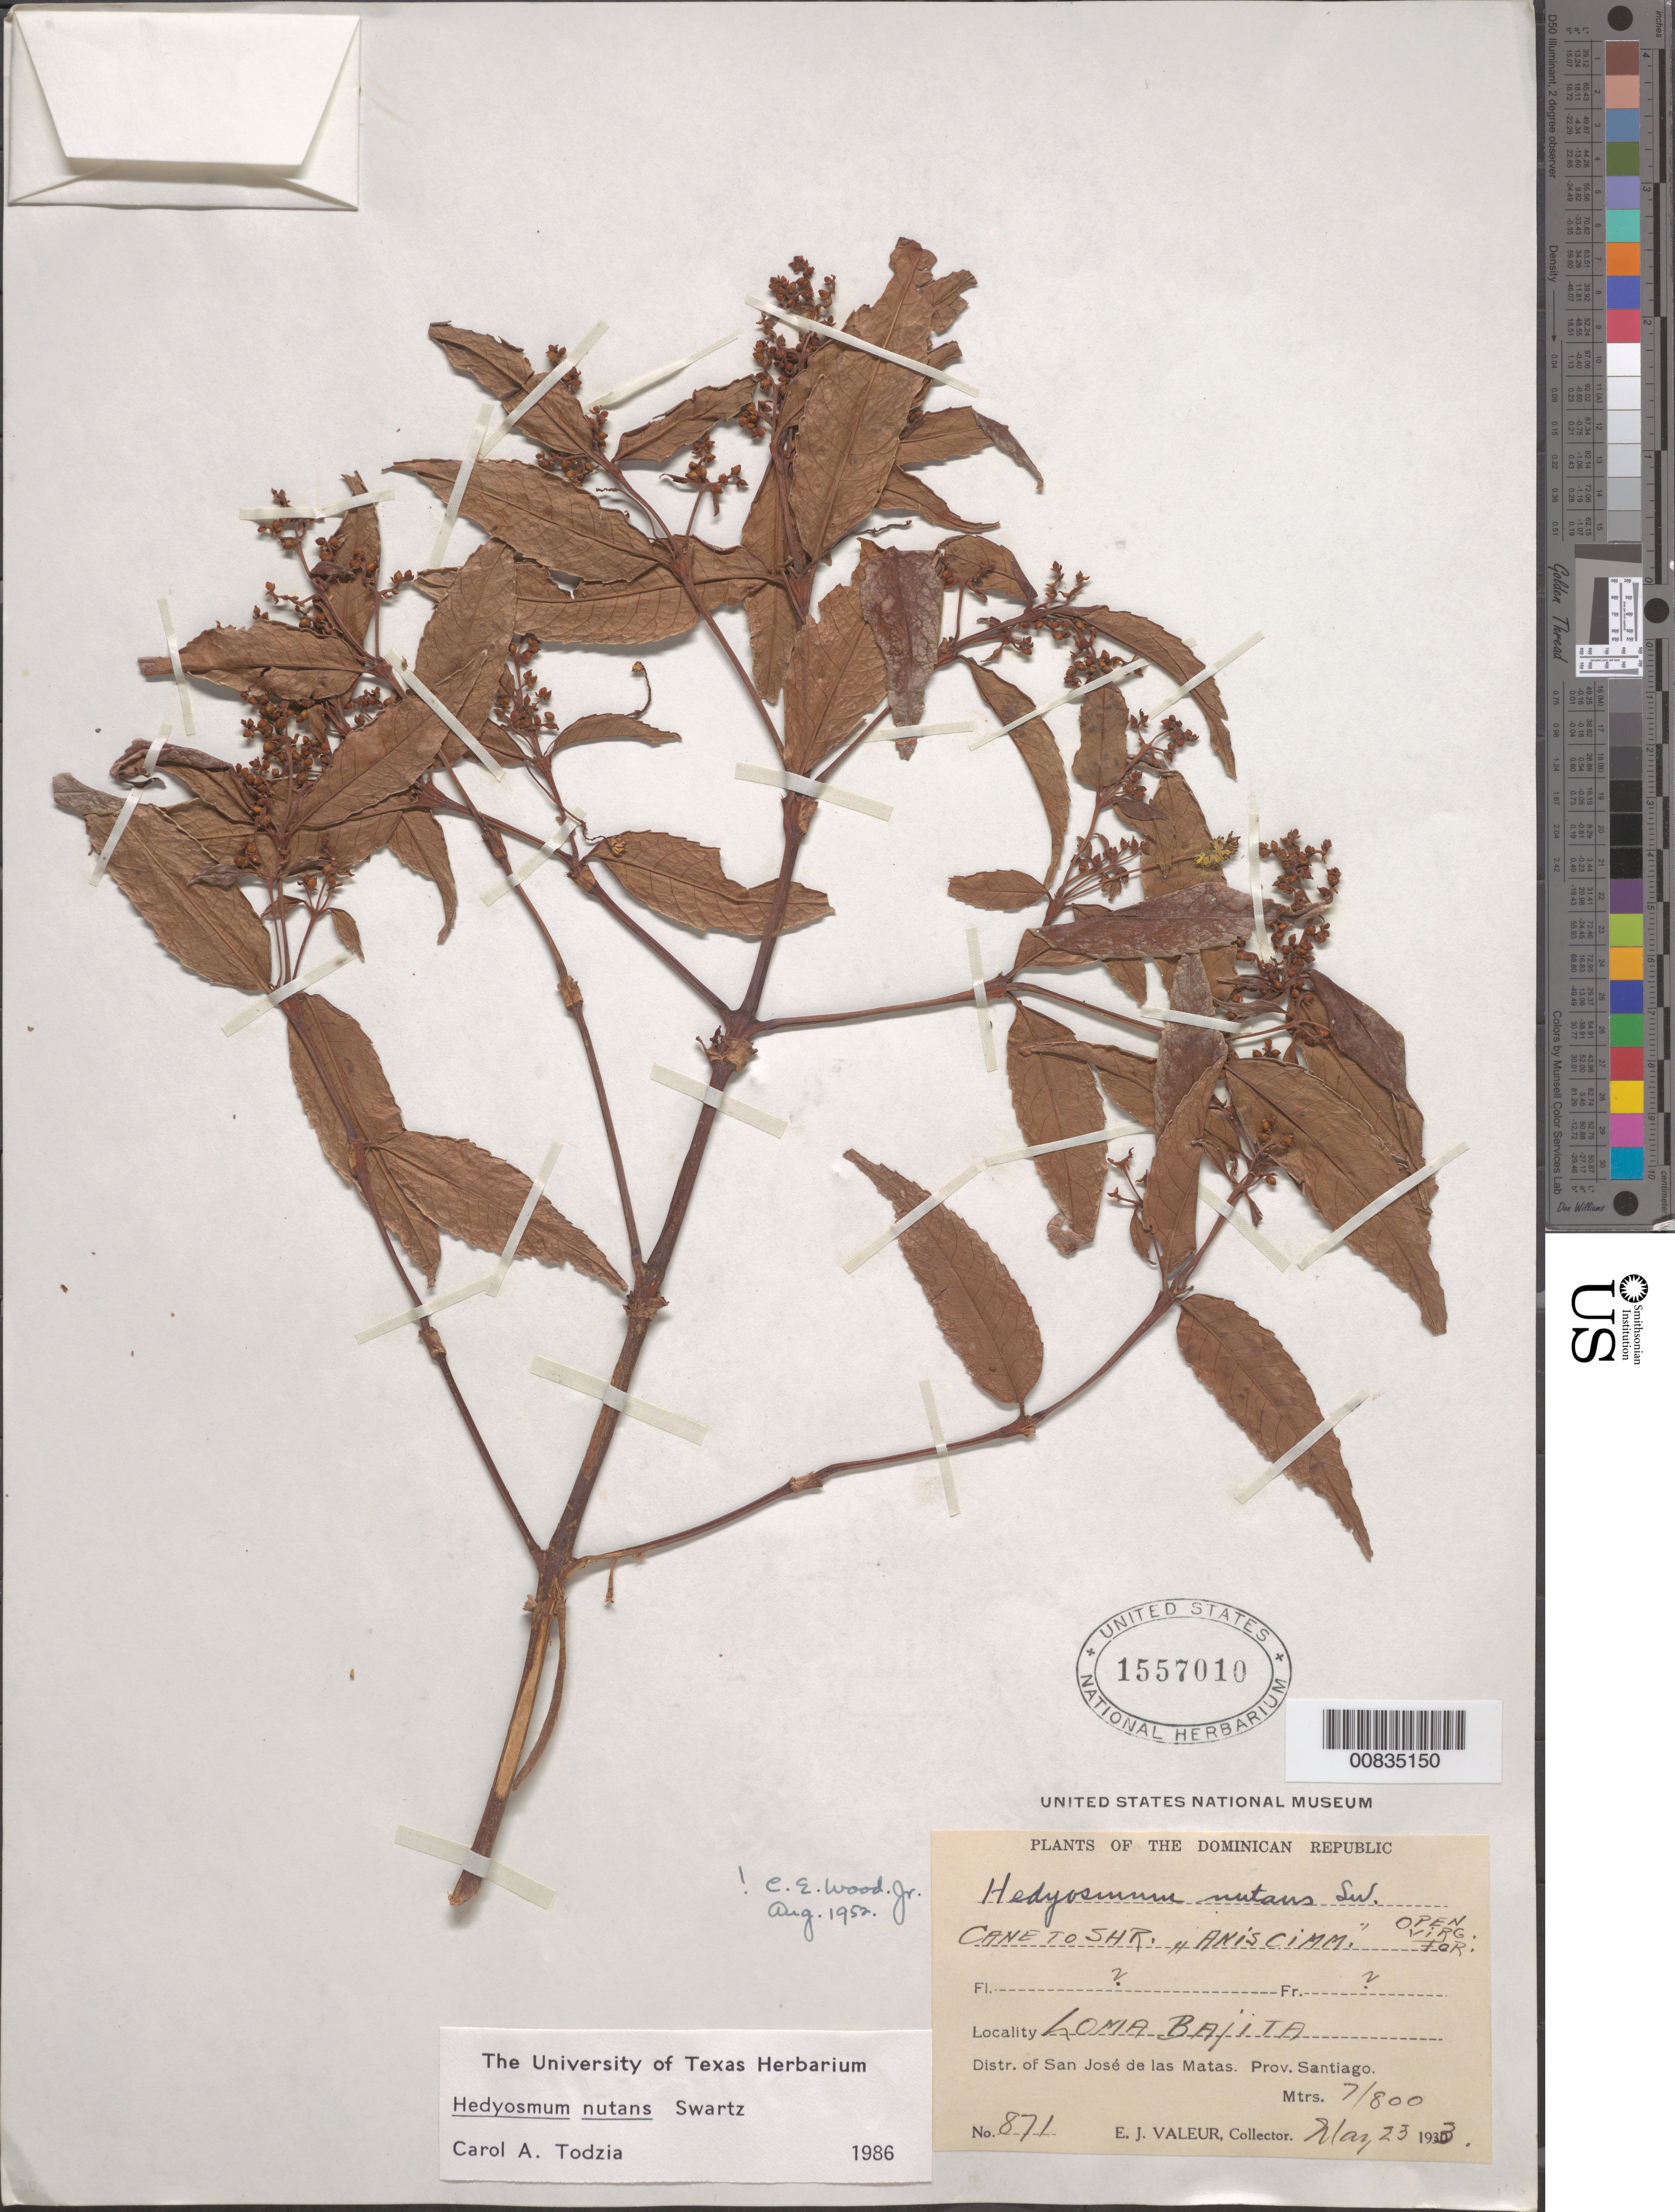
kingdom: Plantae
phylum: Tracheophyta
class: Magnoliopsida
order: Chloranthales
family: Chloranthaceae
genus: Hedyosmum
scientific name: Hedyosmum nutans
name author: Sw.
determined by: Todzia, C. A., (TEX), University of Texas Austin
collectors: E. Valeur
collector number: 871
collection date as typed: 23 May 1933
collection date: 1933-05-23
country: Dominican Republic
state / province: Santiago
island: Hispaniola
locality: Loma Bajita. Distr. of San José de las Matas.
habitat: Open virgin forest.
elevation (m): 700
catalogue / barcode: US 1557010